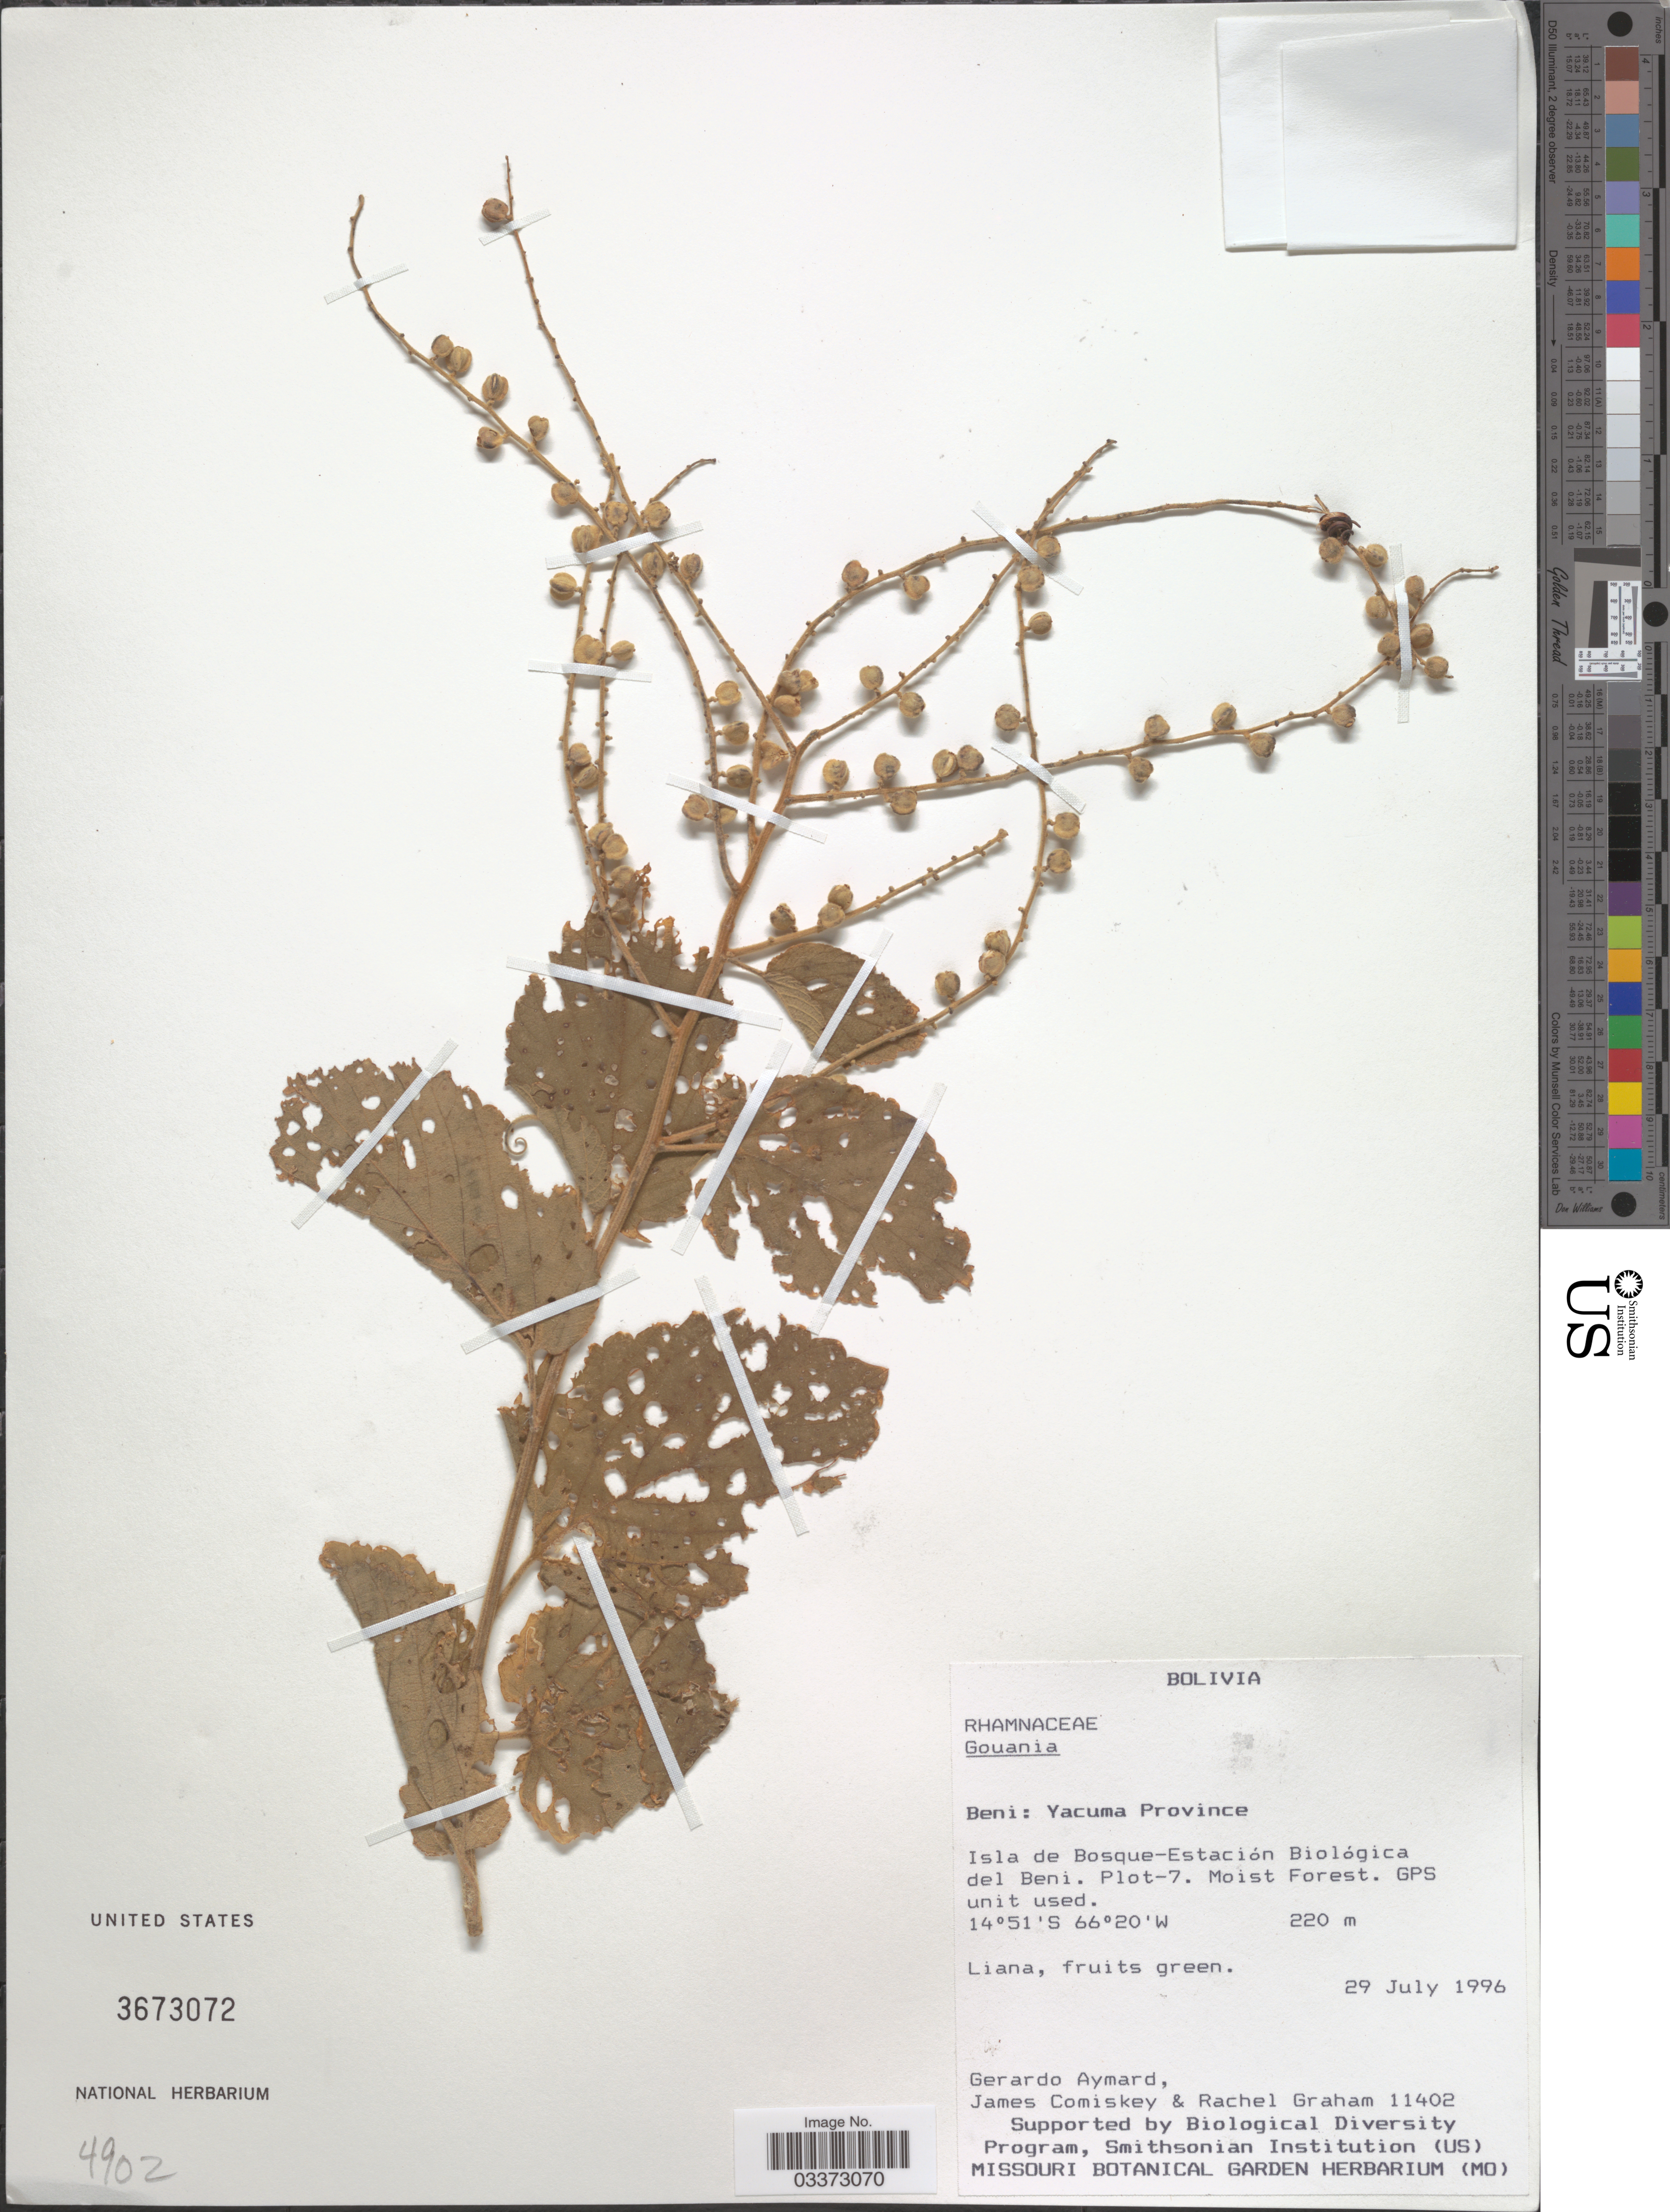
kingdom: Plantae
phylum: Tracheophyta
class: Magnoliopsida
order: Rosales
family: Rhamnaceae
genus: Gouania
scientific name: Gouania latifolia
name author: Reissek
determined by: Figueira, Mauricio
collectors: G. A. Aymard, J. A. Comiskey & R. Graham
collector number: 11402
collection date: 1996-07-29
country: Bolivia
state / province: Beni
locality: Yacuma Province. Isla de Bosque-Estación Biológica del Beni. Plot-7.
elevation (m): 220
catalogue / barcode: US 3673072